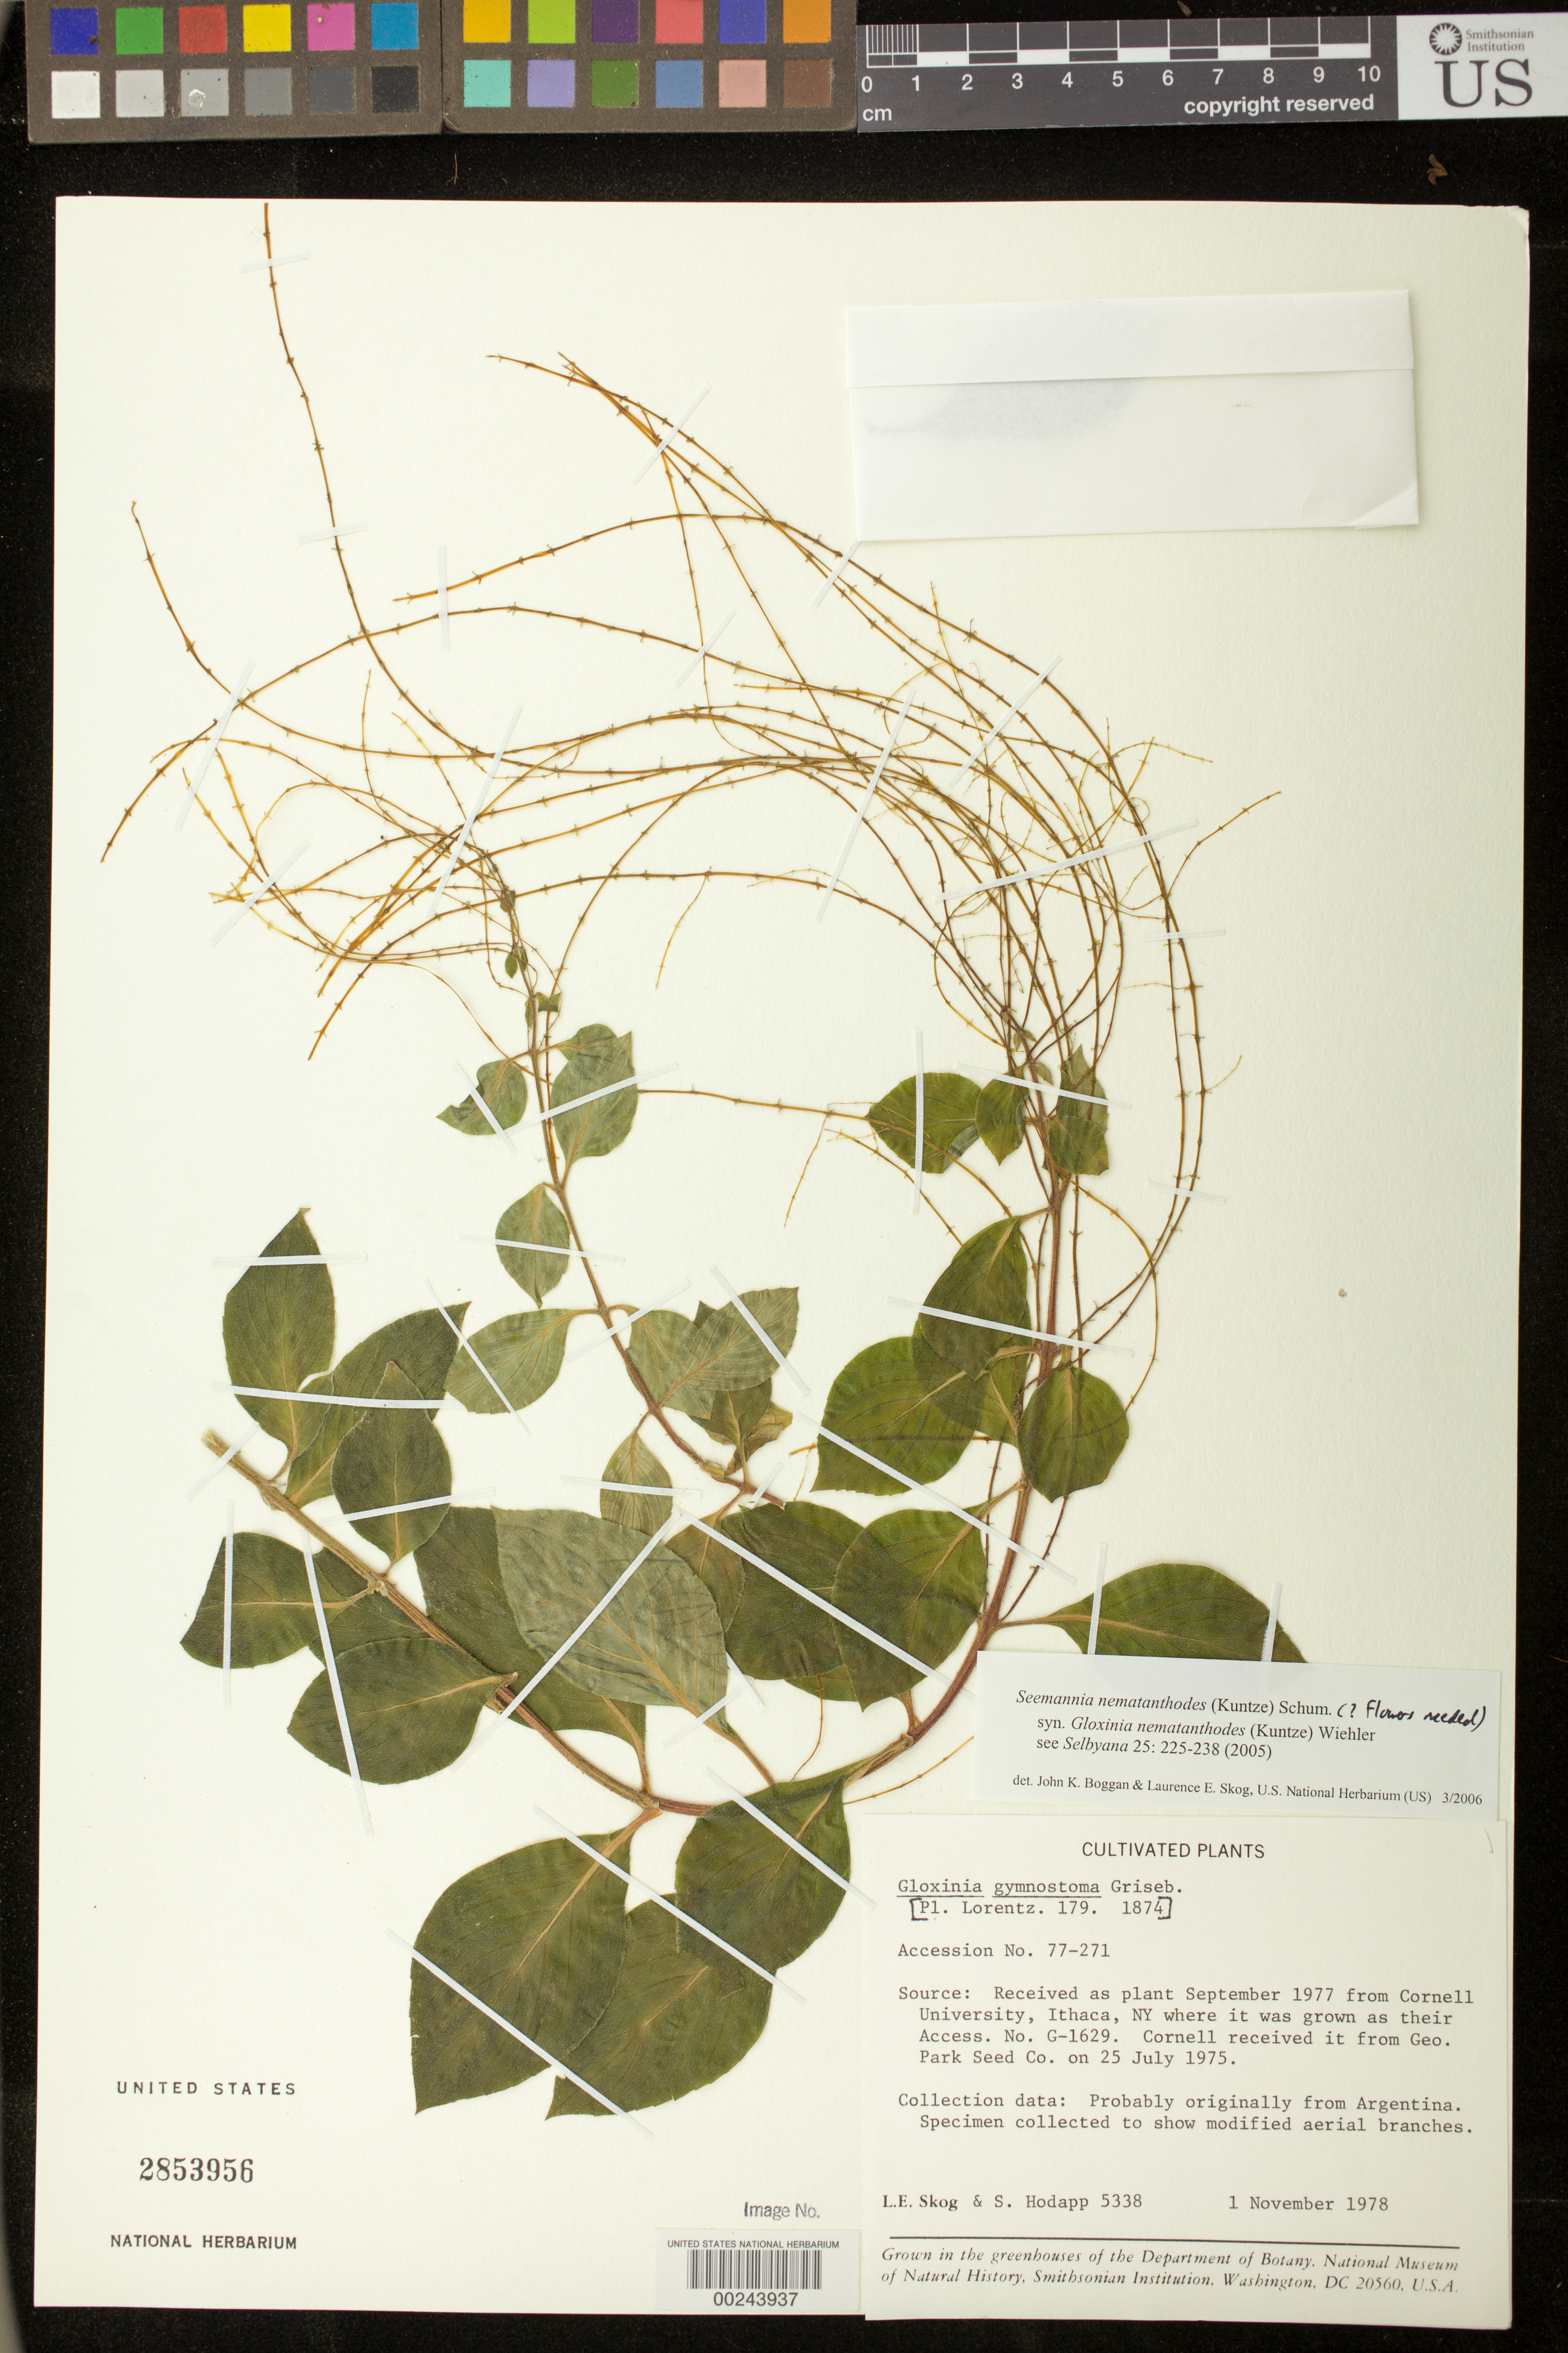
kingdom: Plantae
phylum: Tracheophyta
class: Magnoliopsida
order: Lamiales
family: Gesneriaceae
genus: Seemannia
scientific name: Seemannia nematanthodes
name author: (Kuntze) K. Schum.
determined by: Boggan, J. K.; Skog, L. E.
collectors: L. E. Skog & S. Hodapp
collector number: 5338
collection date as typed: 01 Nov 1978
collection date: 1978-11-01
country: United States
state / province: District of Columbia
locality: Cultivated in greenhouses of Dept. of Botany, NMNH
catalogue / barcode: US 2853956